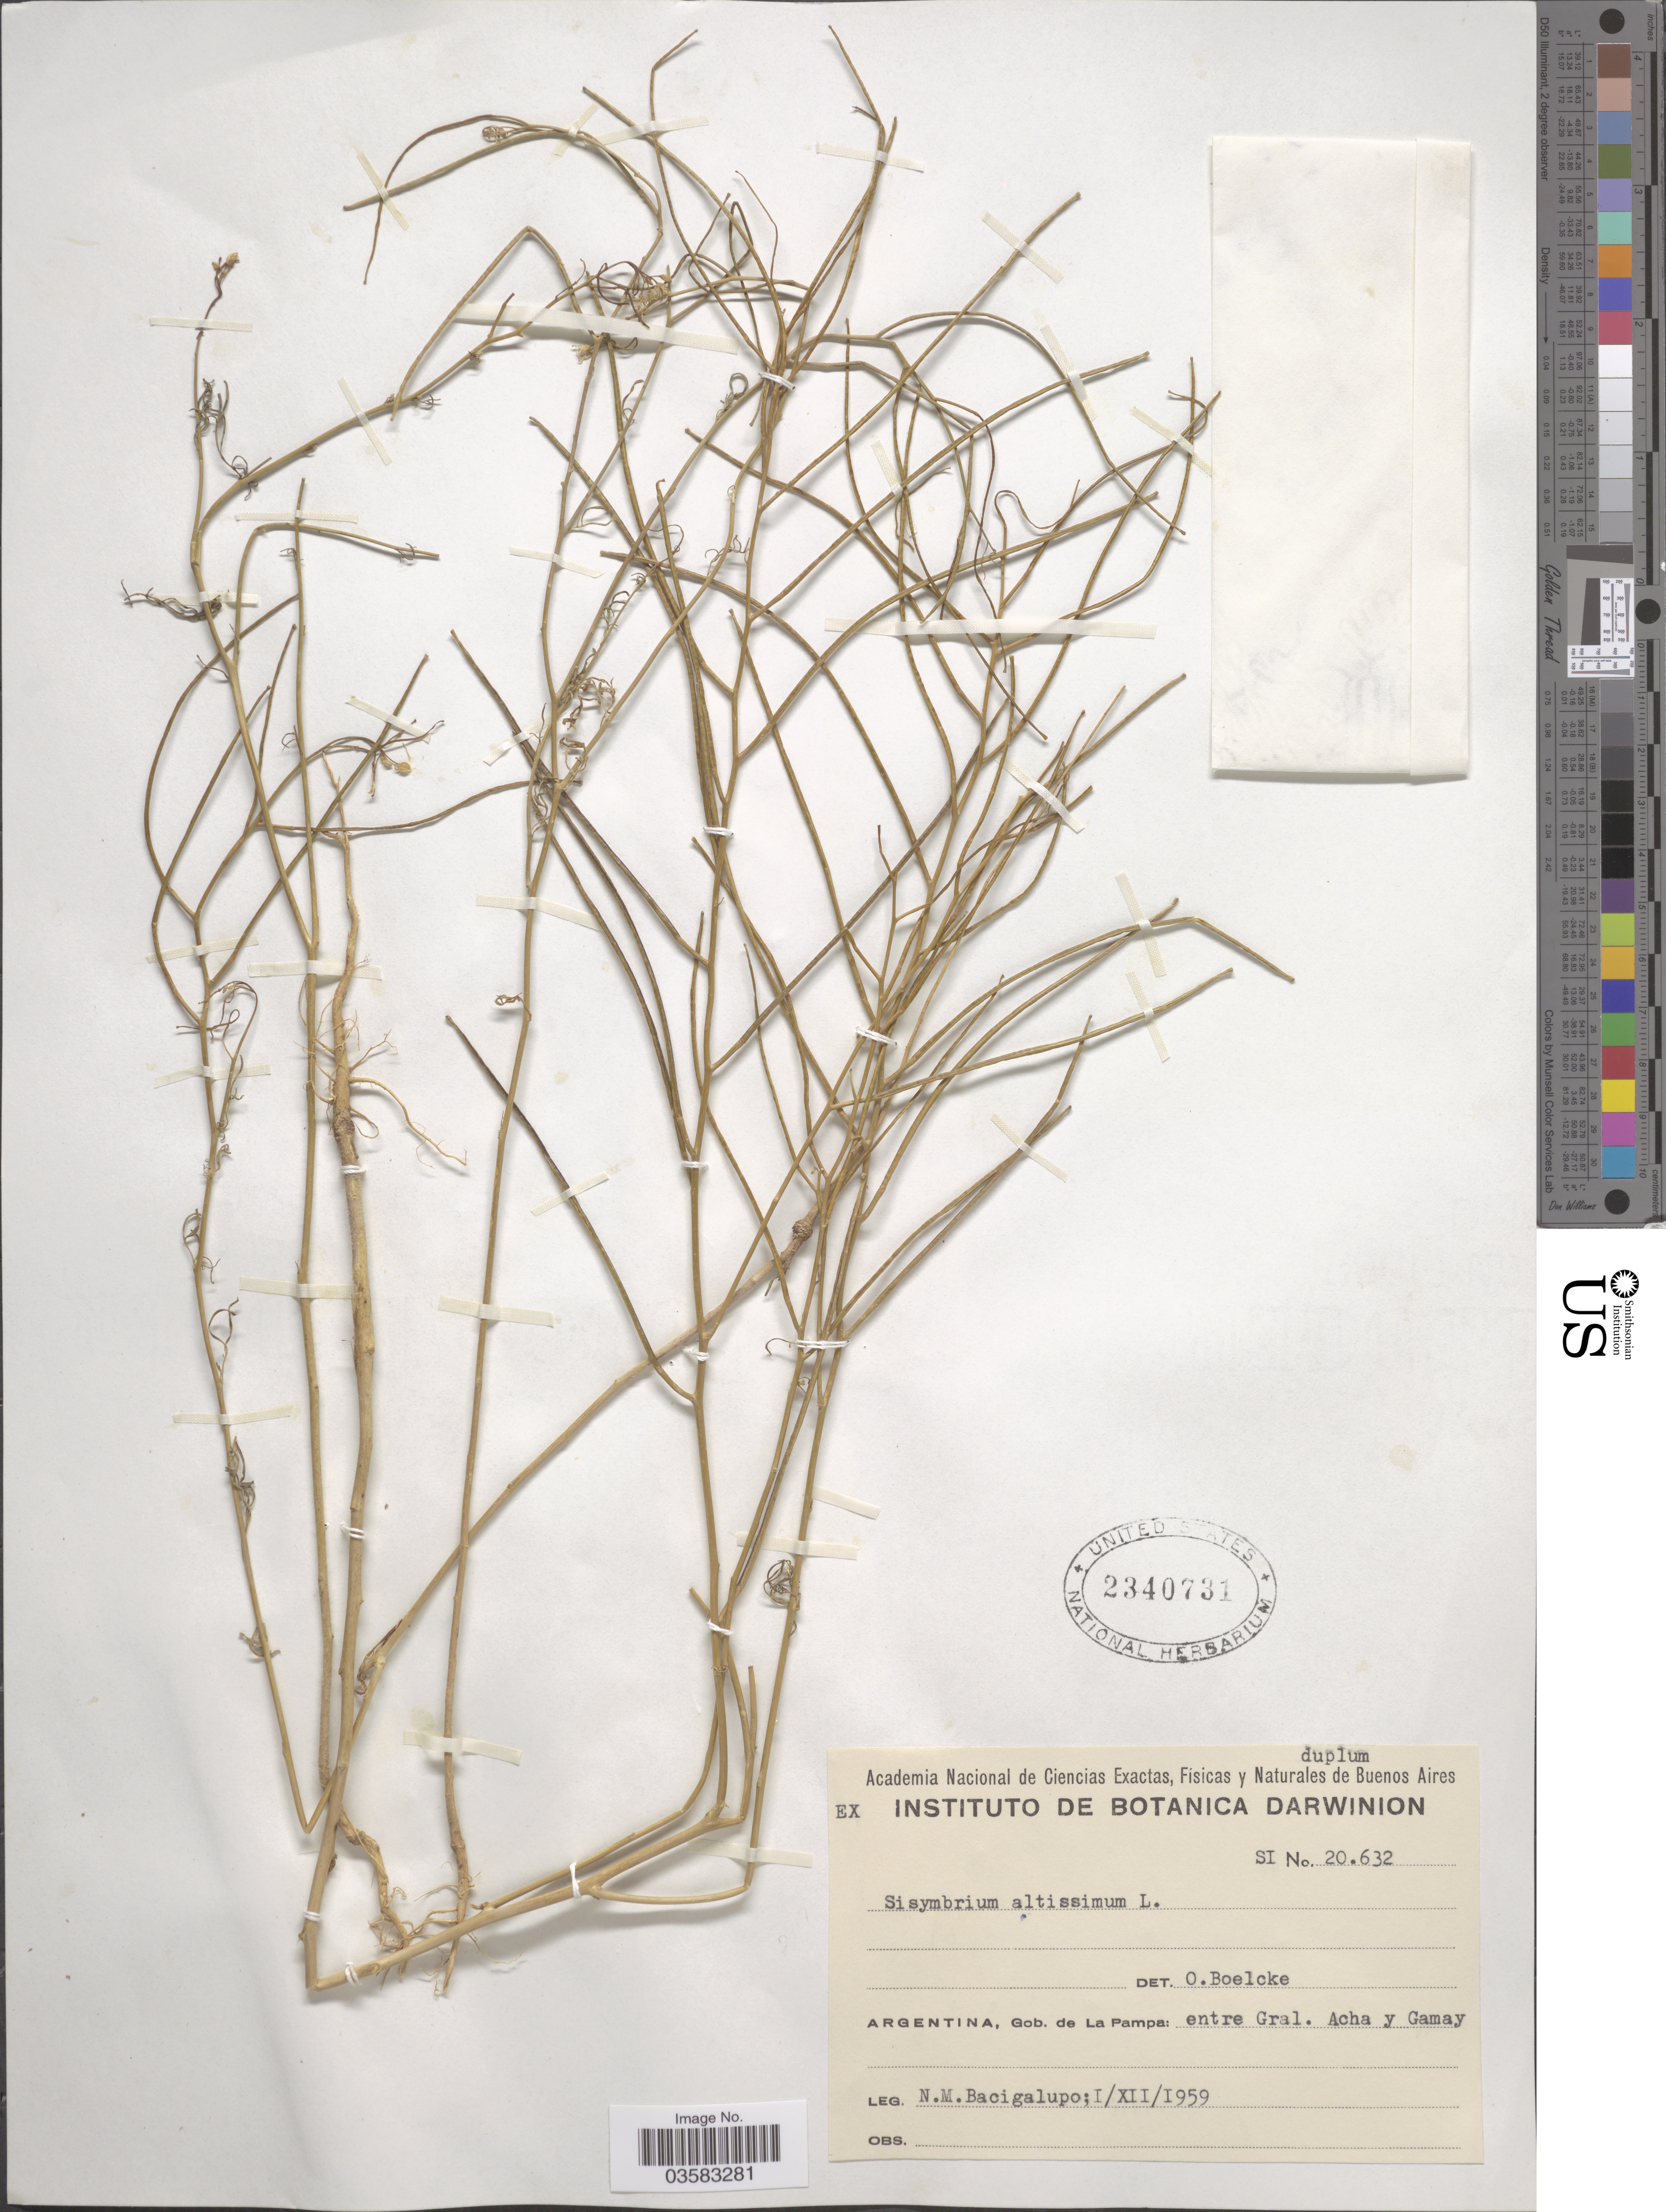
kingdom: Plantae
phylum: Tracheophyta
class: Magnoliopsida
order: Brassicales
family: Brassicaceae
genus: Sisymbrium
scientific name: Sisymbrium altissimum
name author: L.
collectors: N. M. Bacigalupo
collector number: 20632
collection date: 1959-12-01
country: Argentina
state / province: La Pampa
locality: Gob. de La Pampa: entre Gral. Acha y Gamay.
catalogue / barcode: US 2340731